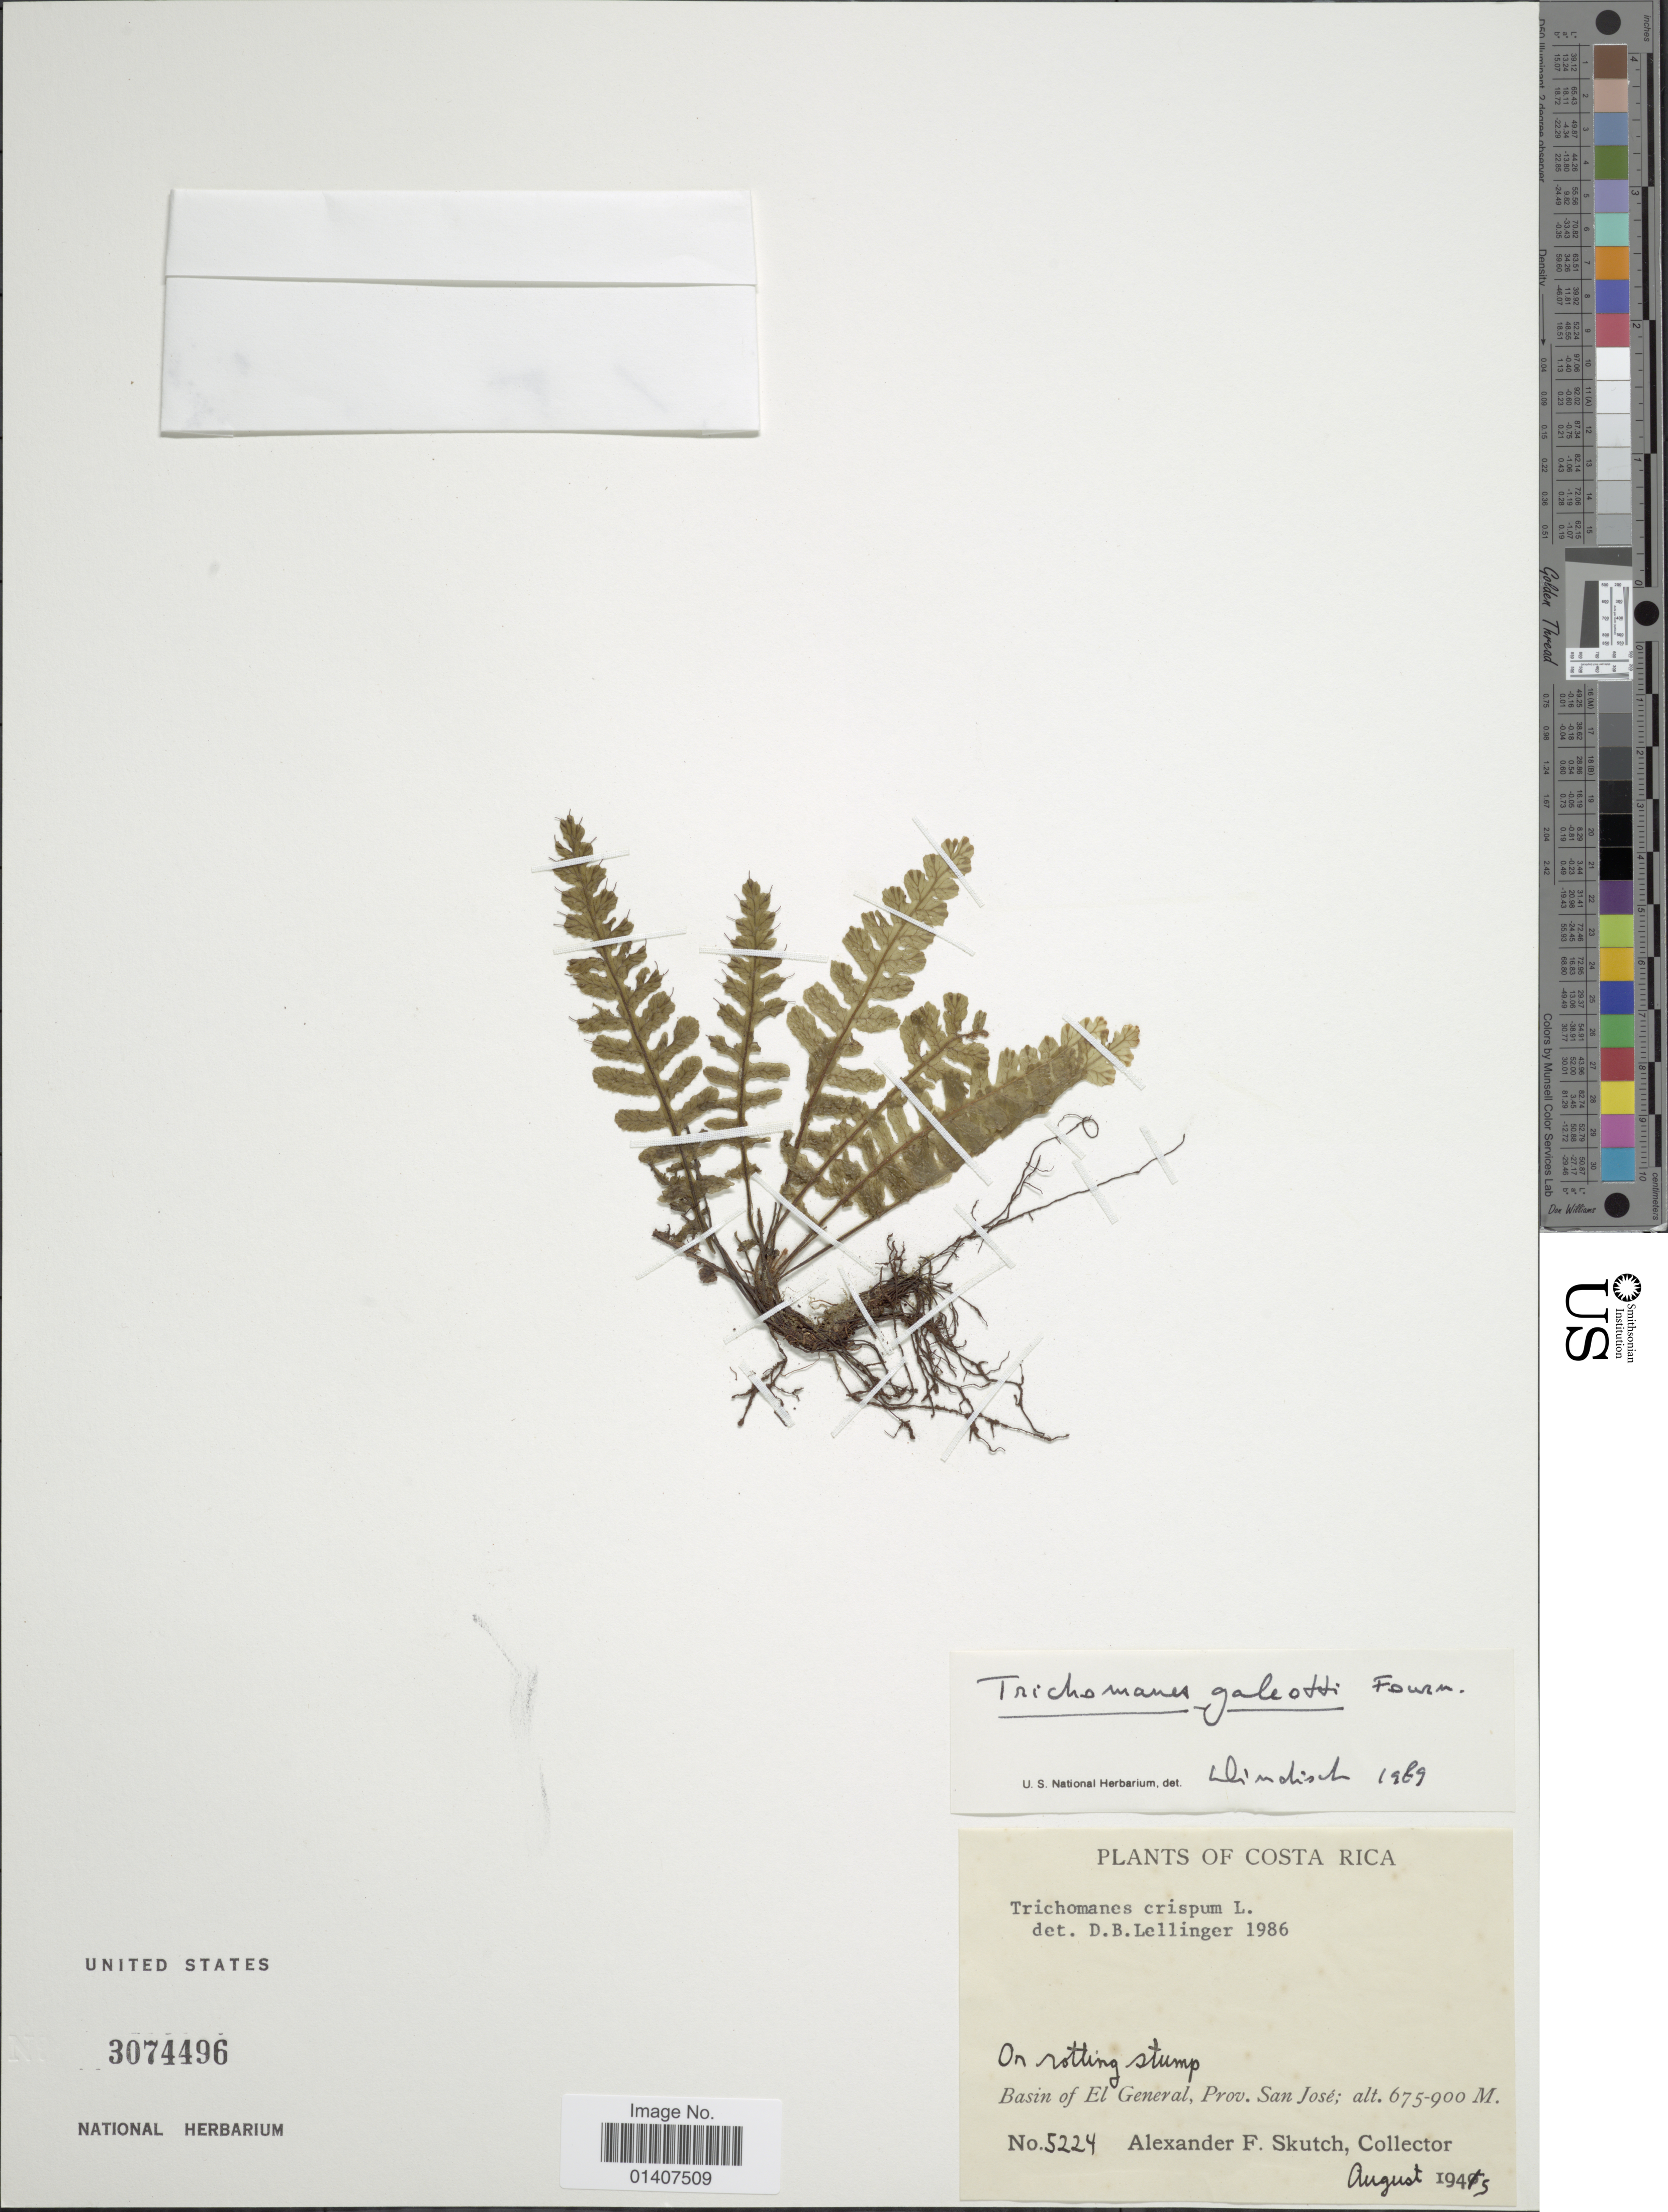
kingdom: Plantae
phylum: Tracheophyta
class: Polypodiopsida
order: Hymenophyllales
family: Hymenophyllaceae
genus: Trichomanes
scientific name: Trichomanes galeottii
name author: E. Fourn.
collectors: A. F. Skutch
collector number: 5224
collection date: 1945-08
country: Costa Rica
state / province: San José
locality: On rotting stump, basin of El General, prov. San José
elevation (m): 675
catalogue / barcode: US 3074496